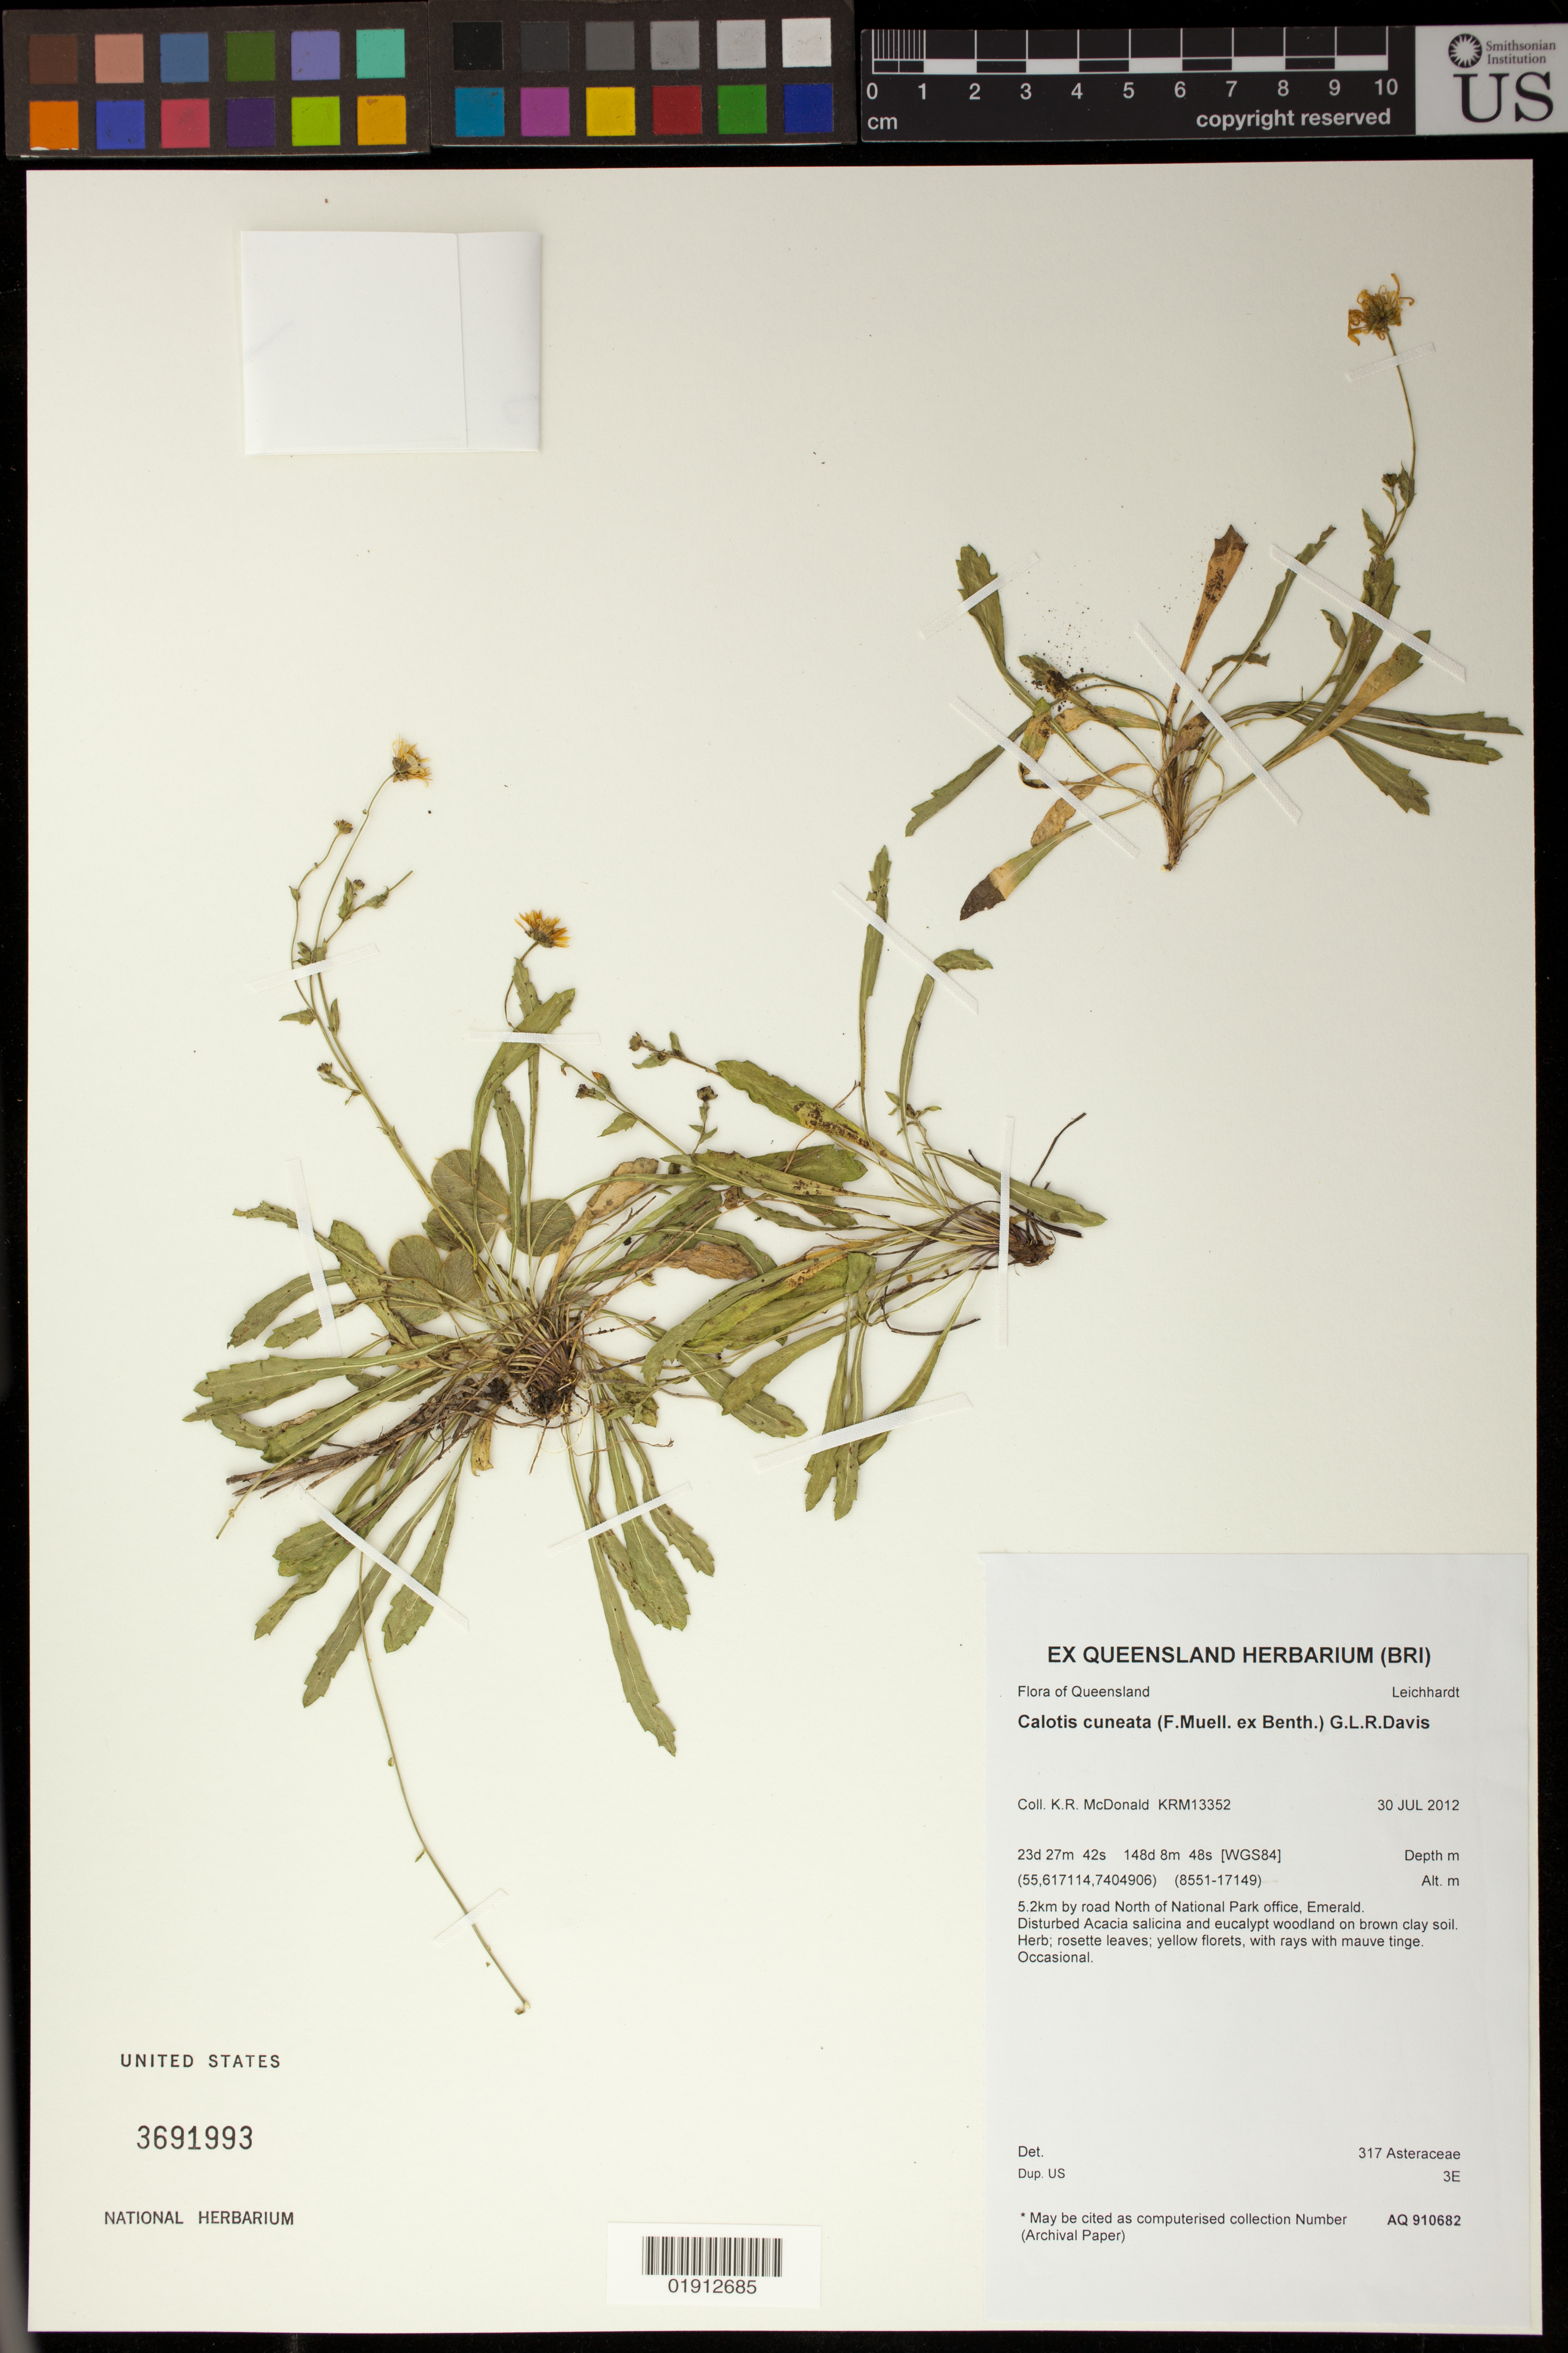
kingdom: Plantae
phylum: Tracheophyta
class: Magnoliopsida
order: Asterales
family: Asteraceae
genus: Calotis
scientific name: Calotis cuneata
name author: (Benth.) G.L. Davis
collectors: K. McDonald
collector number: KRM13352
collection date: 2012-07-30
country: Australia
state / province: Queensland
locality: Leichhardt, 5.2 km by road North of National Park office, Emerald.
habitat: Disturbed woodland on brown clay soil.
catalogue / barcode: US 3691993